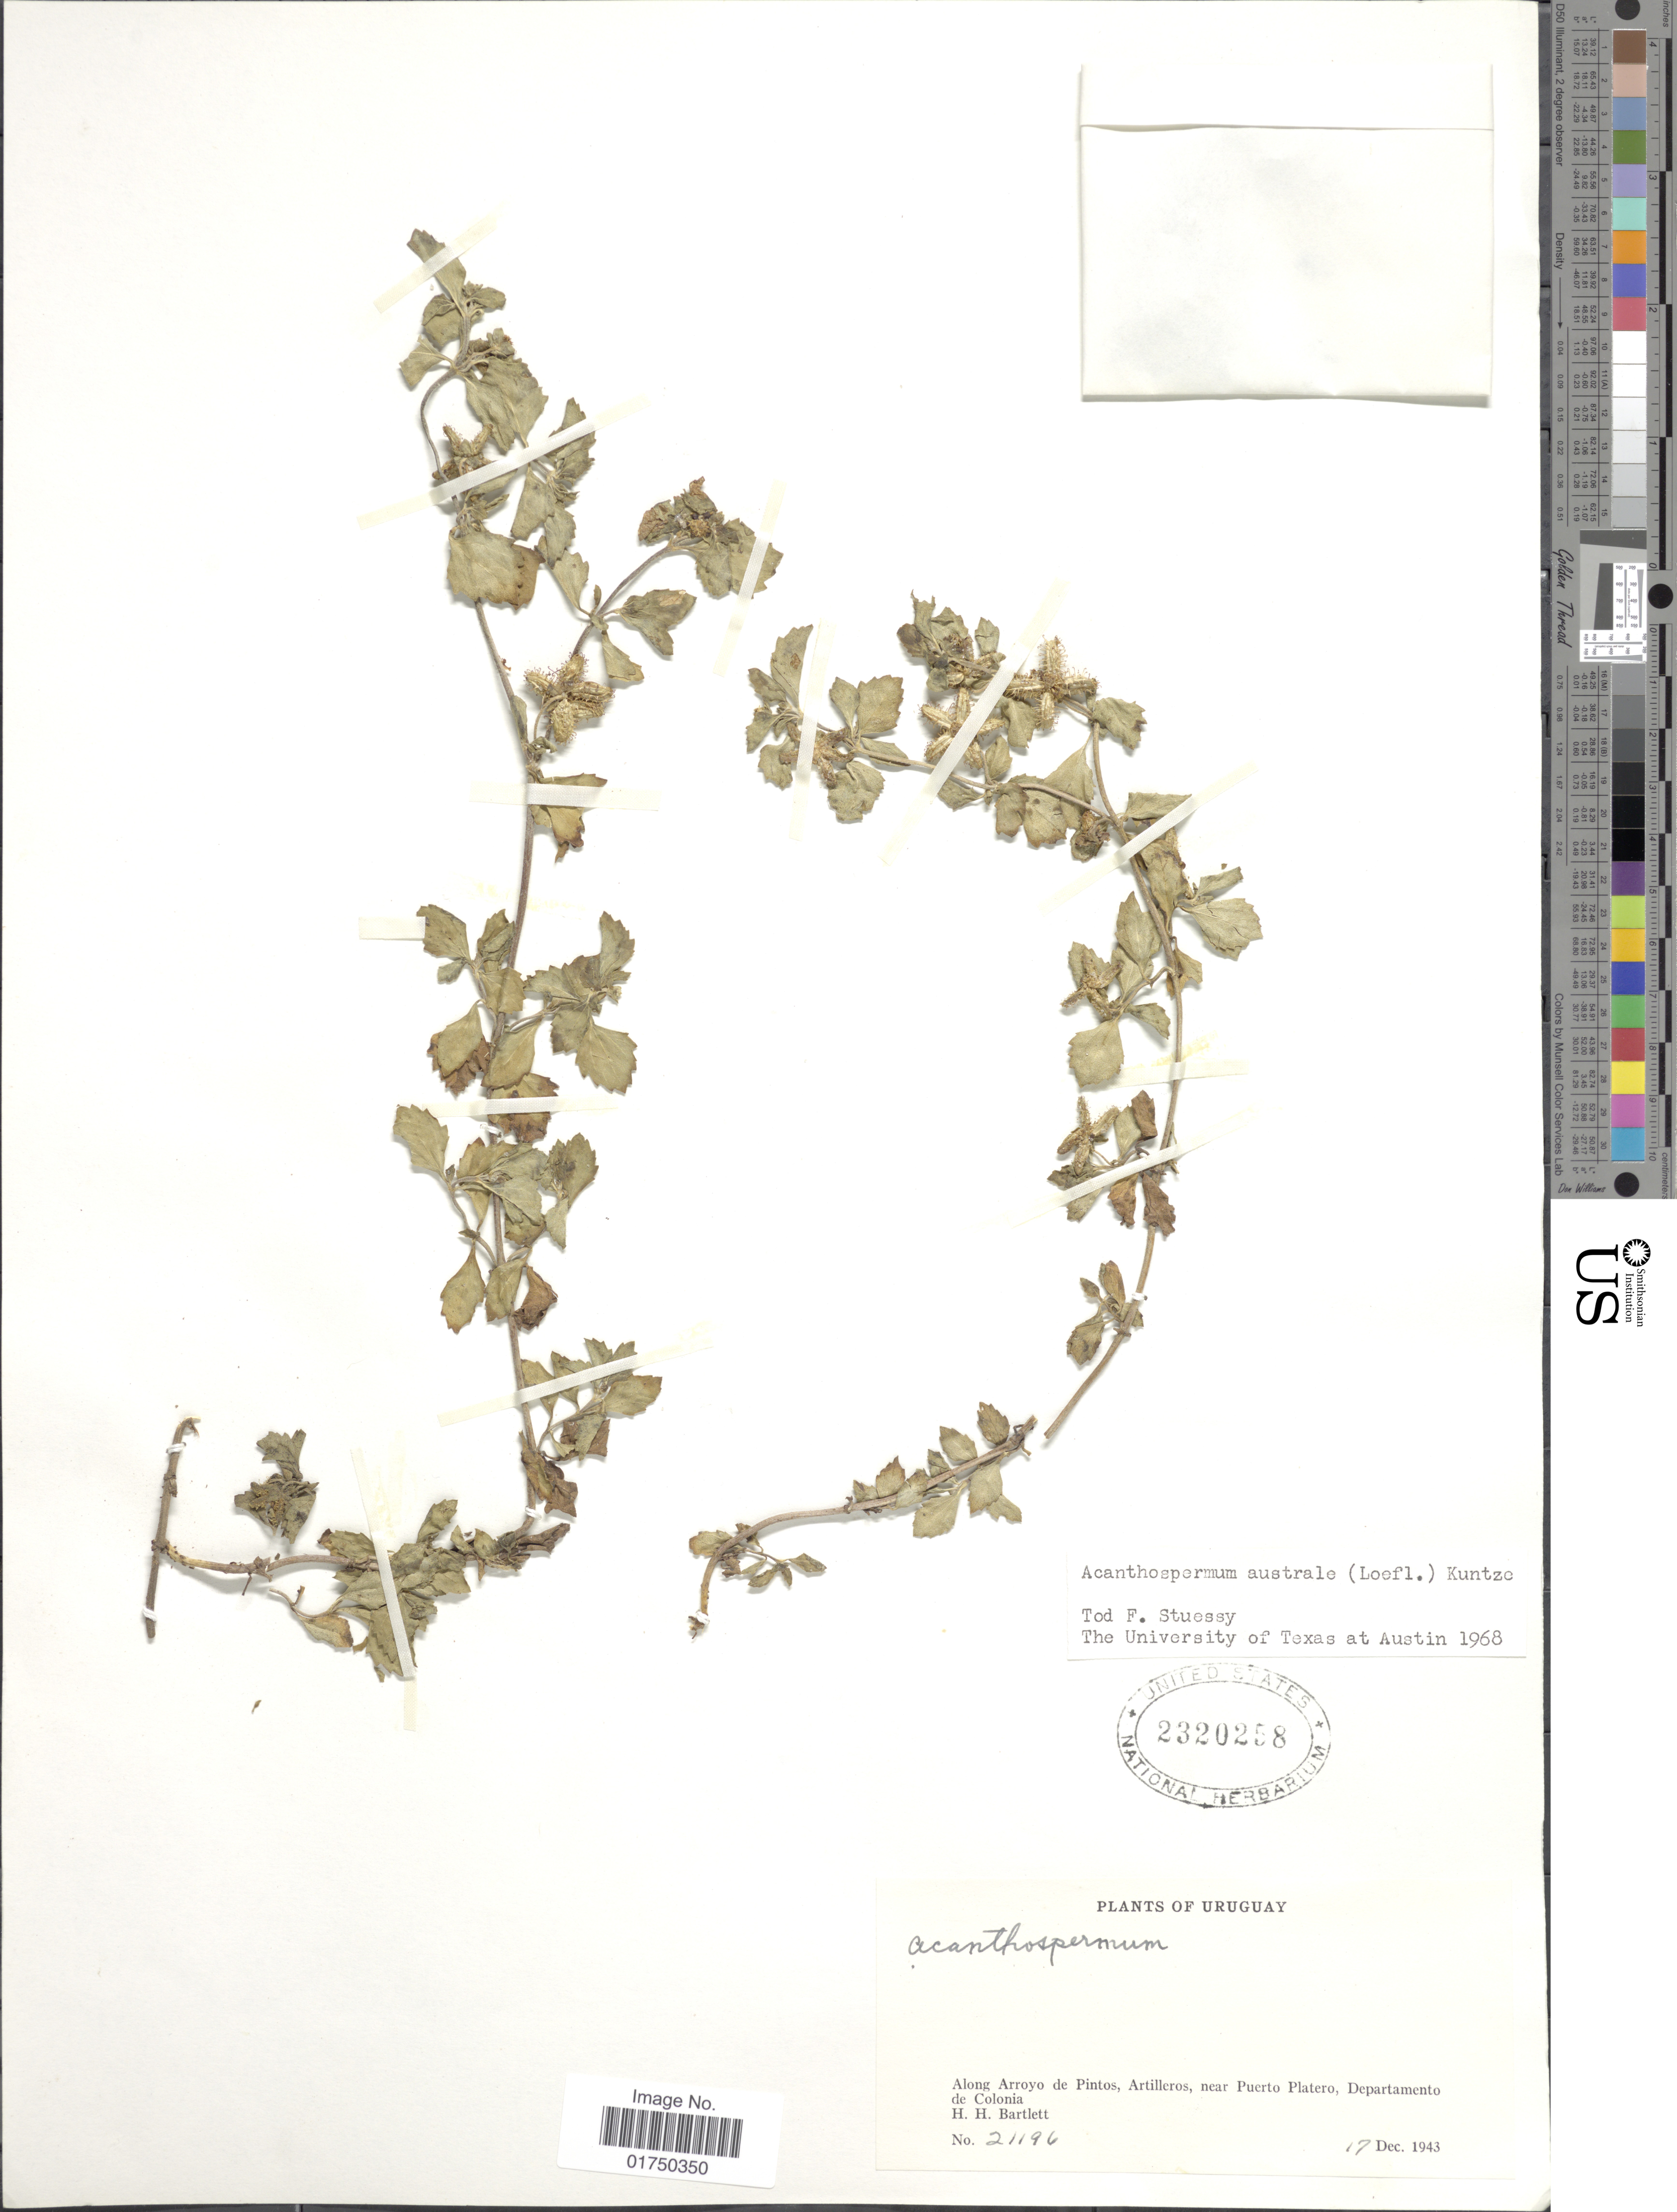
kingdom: Plantae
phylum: Tracheophyta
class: Magnoliopsida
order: Asterales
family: Asteraceae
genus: Acanthospermum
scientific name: Acanthospermum australe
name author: (Loefl.) Kuntze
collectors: H. H. Bartlett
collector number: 21196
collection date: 1943-12-17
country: Uruguay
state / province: Colonia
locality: Along Arroyo de Pintos, Artilleros, near Puerto Platero, Departamento de Colonia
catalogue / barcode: US 2320258